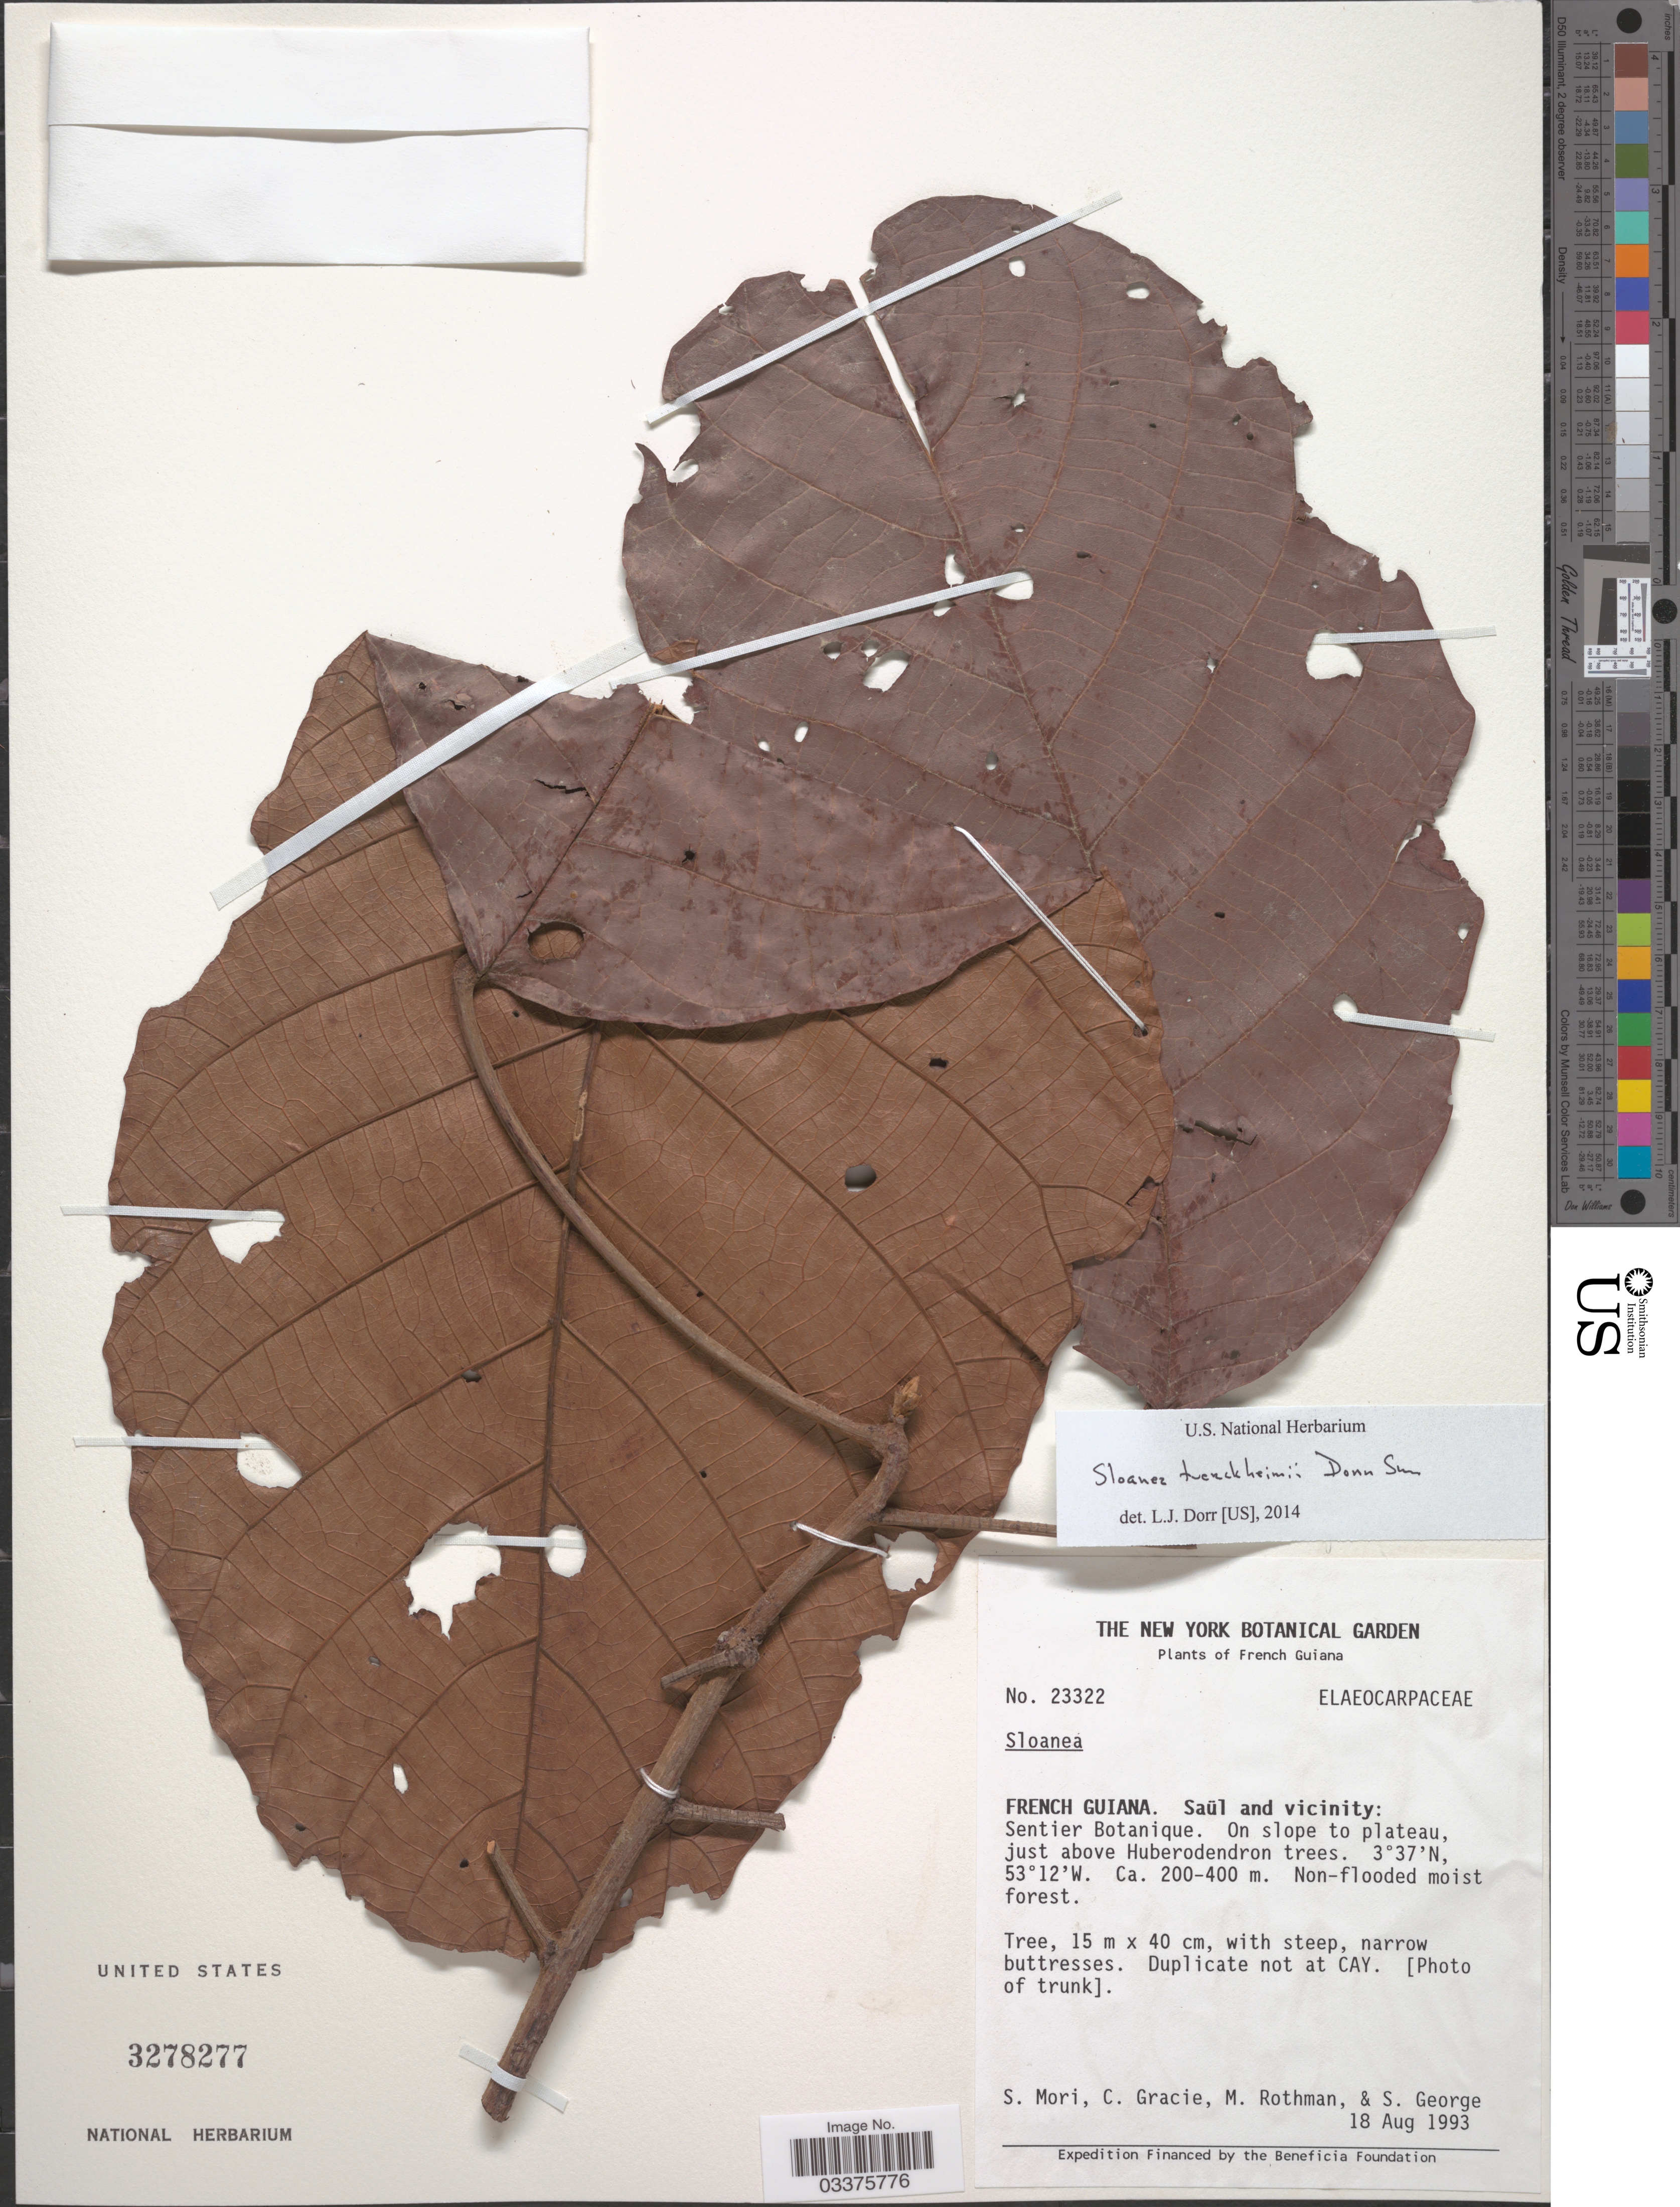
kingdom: Plantae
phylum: Tracheophyta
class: Magnoliopsida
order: Oxalidales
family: Elaeocarpaceae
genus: Sloanea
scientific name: Sloanea tuerckheimii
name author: Donn. Sm.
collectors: S. Mori, C. A. Gracie, M. Rothman & S. George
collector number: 23322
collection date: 1993-08-18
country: French Guiana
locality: Saül and vicinity: Sentier Botanique. On slope to plateau, just above Huberodendron trees.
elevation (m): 200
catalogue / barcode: US 3278277